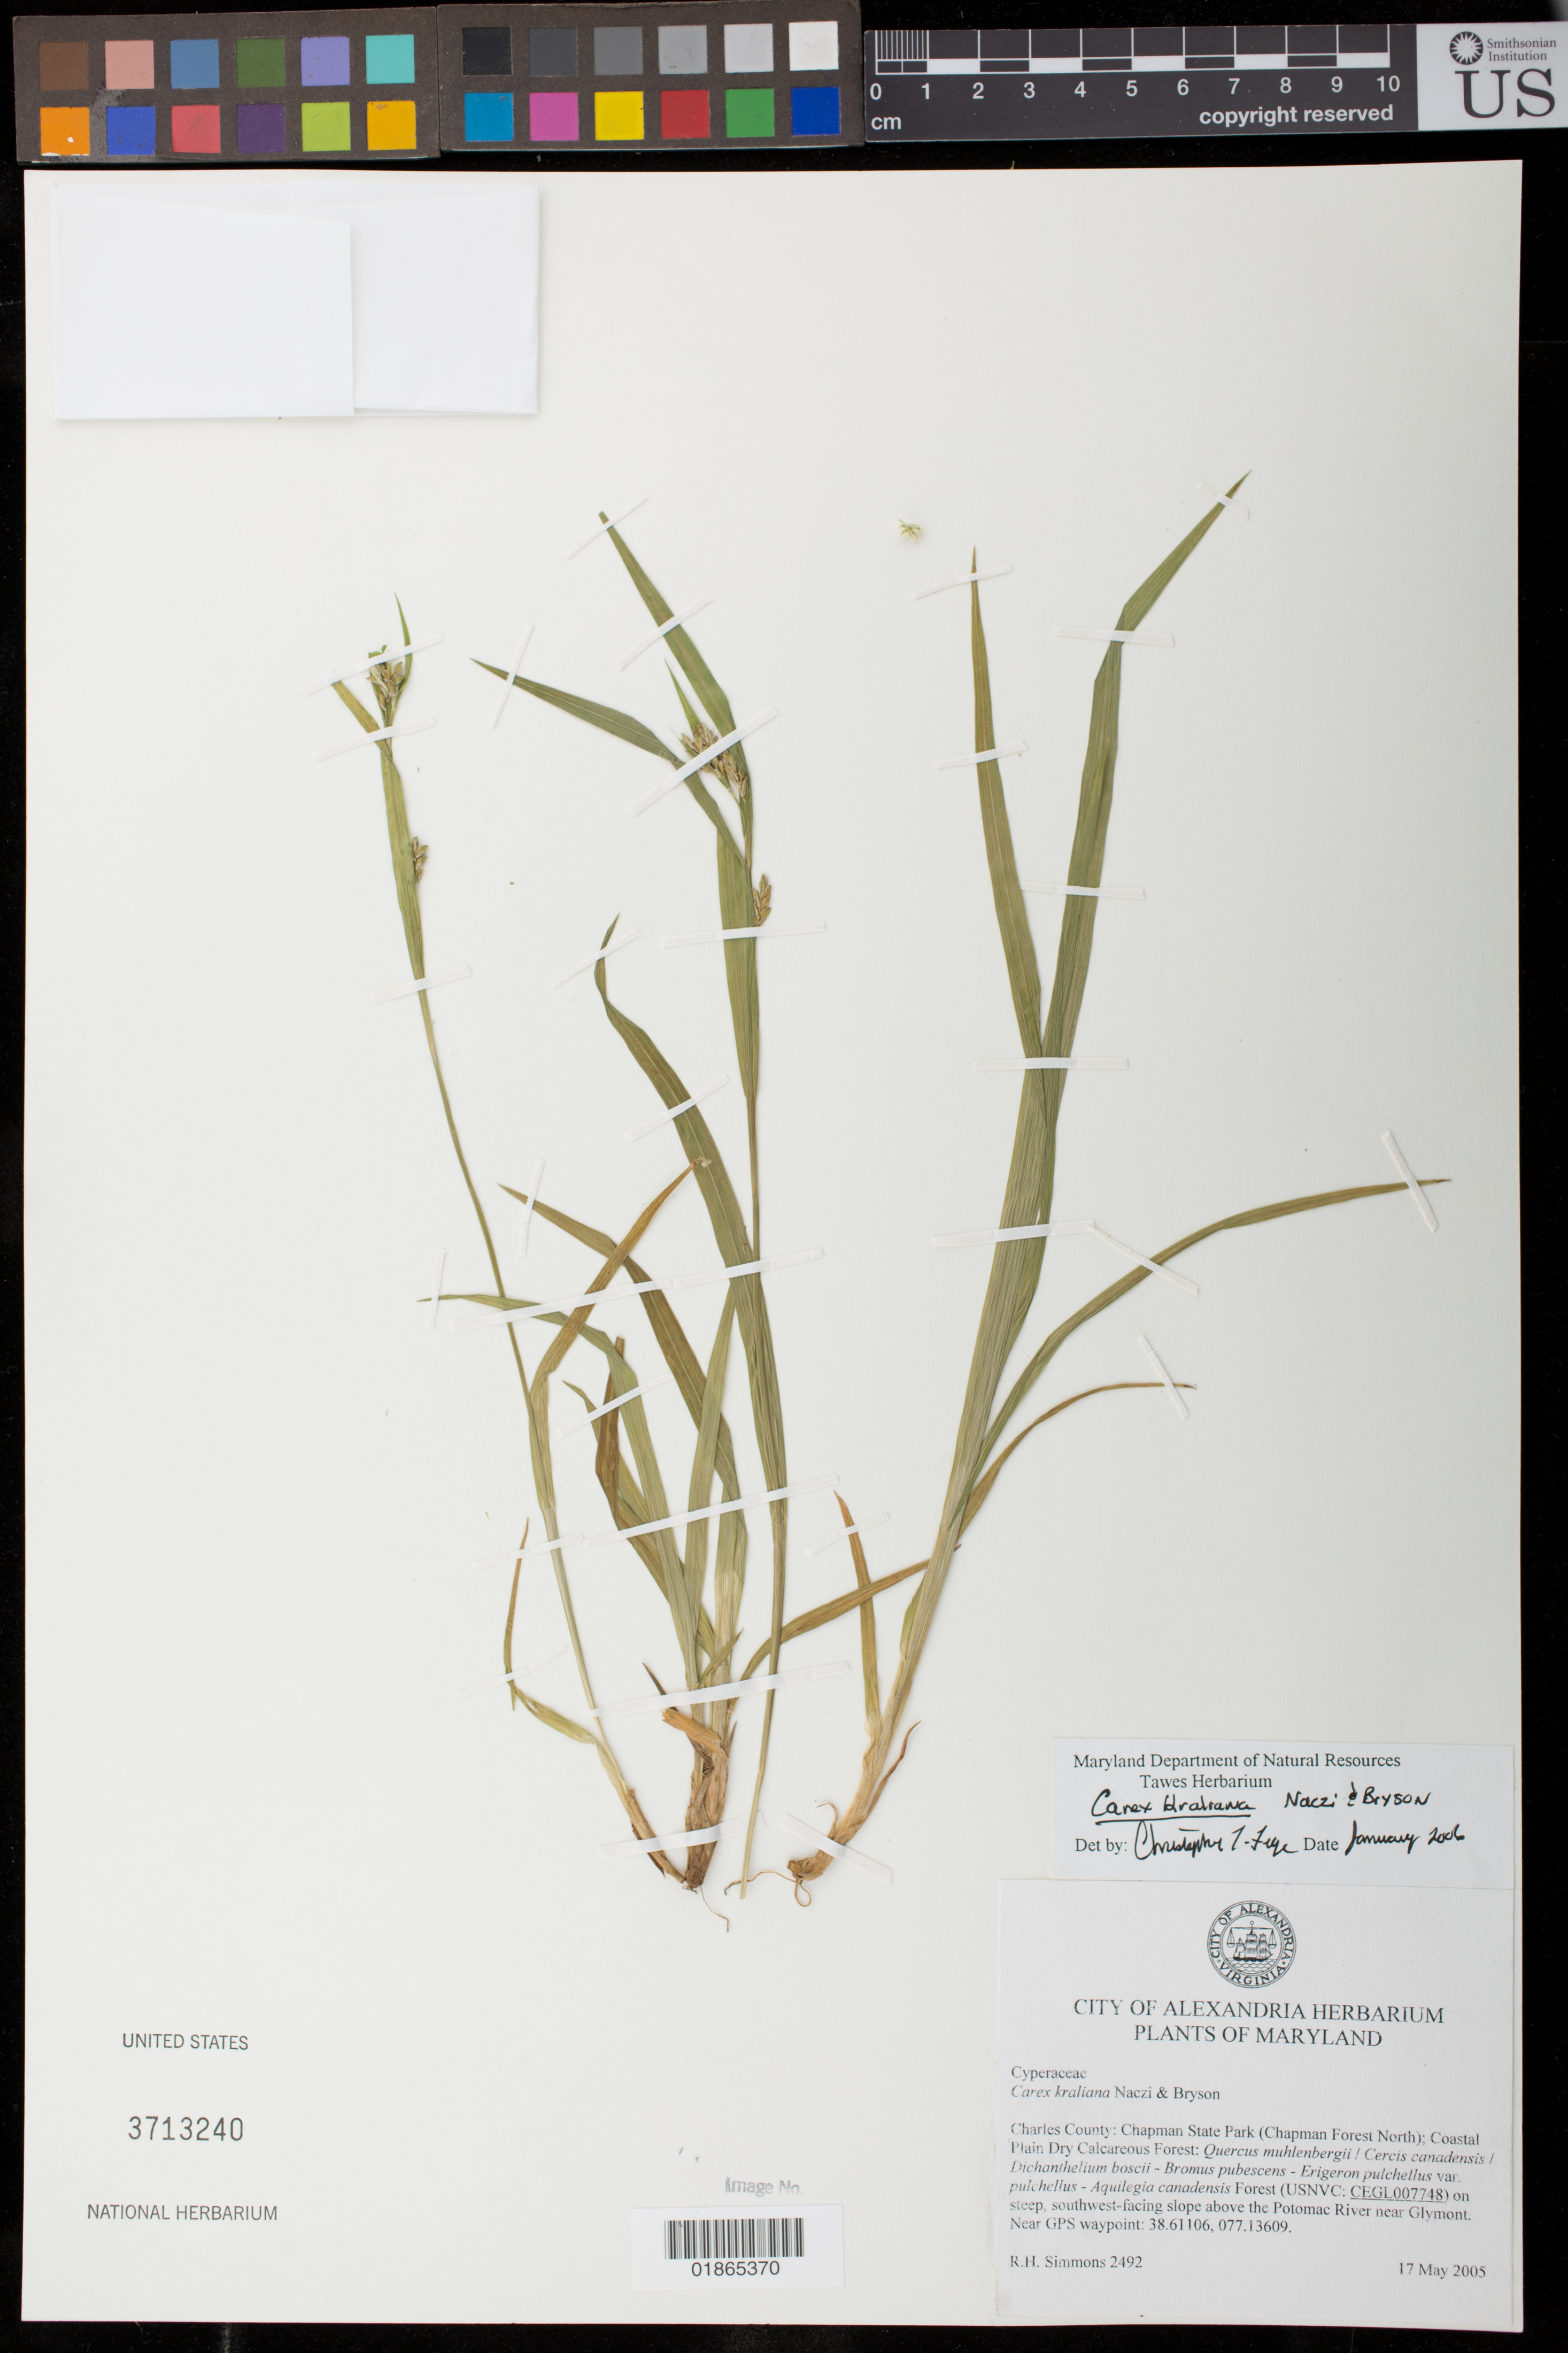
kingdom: Plantae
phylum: Tracheophyta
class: Liliopsida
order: Poales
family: Cyperaceae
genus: Carex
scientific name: Carex kraliana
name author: Naczi & Bryson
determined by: Frye, Christopher T., (VDB), Vanderbilt University Herbarium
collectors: R. H. Simmons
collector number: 2492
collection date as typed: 17 May 2005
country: United States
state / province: Maryland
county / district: Baltimore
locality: Chapman State Park (Chapman Forest North); on steep, southwest-facing slope above the Potomac River near Glymont.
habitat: Coastal Plain Dry Calcareous Forest.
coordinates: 38.61106, 077.13609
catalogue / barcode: US 3713240